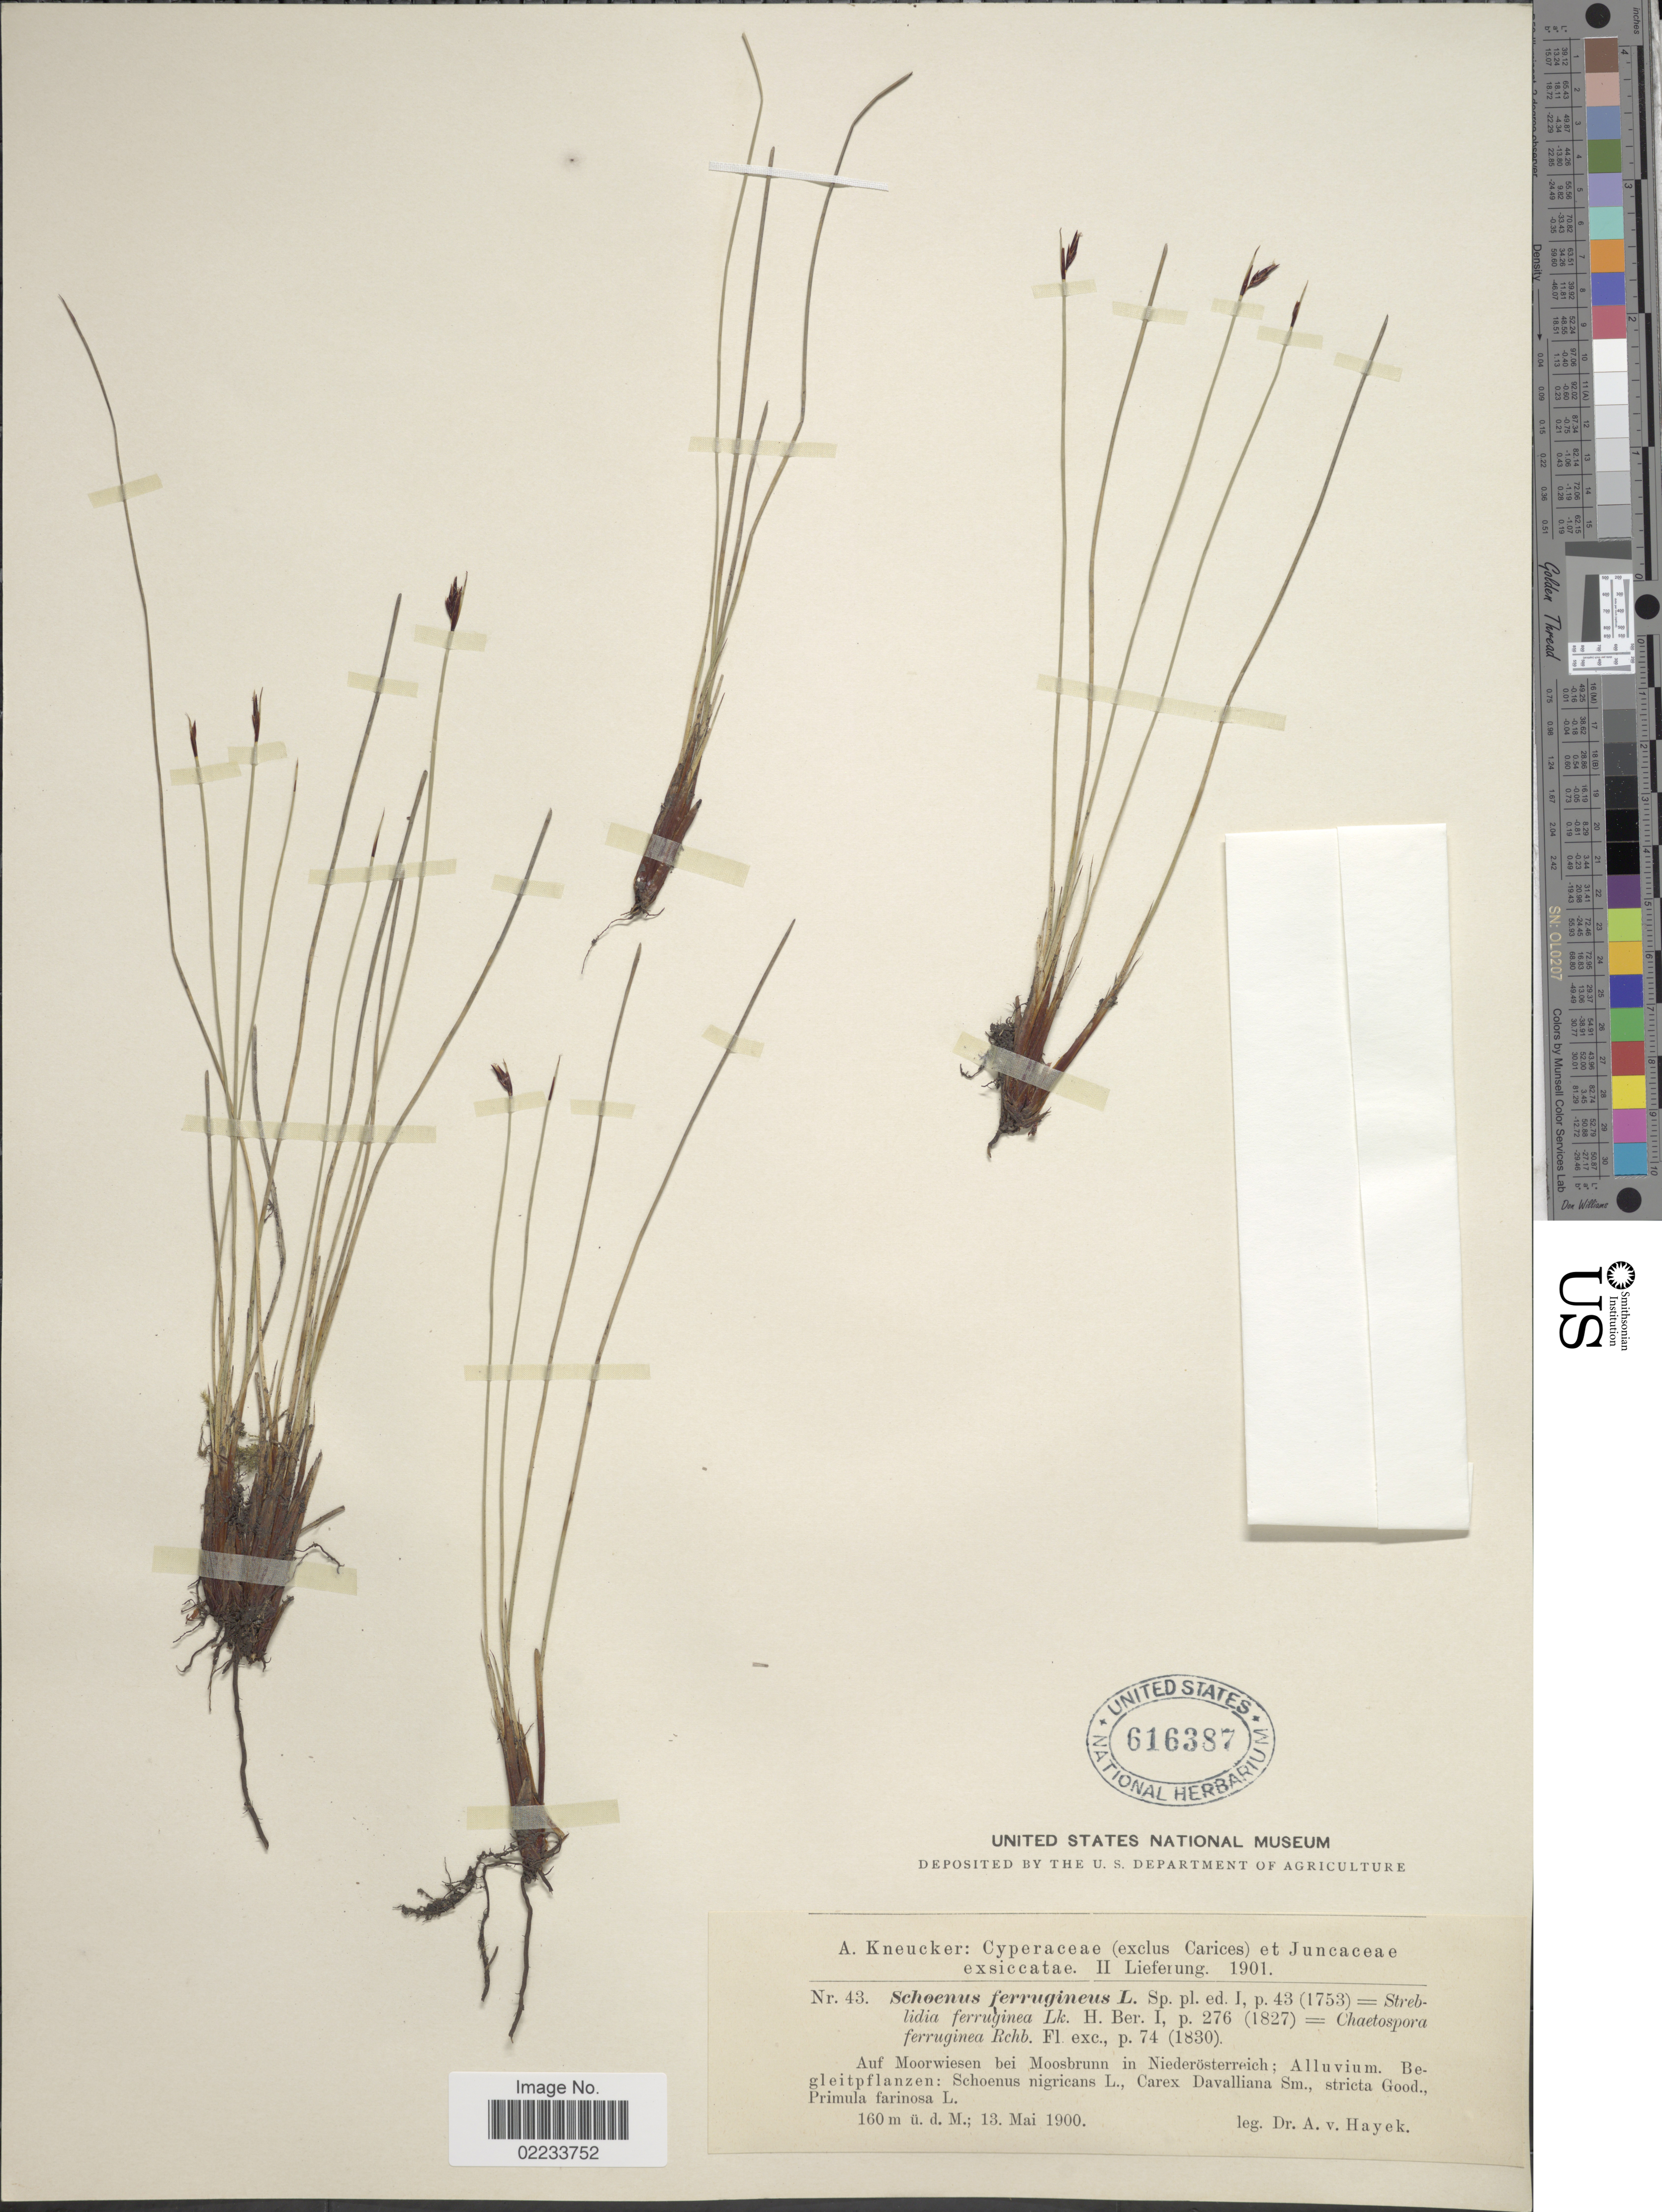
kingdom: Plantae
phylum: Tracheophyta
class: Liliopsida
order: Poales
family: Cyperaceae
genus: Schoenus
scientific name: Schoenus ferrugineus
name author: L.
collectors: A. A. von Hayek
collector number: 43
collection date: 1900-05-13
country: Austria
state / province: Niederosterreich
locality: Auf Moorwiesen bei Moosbrunn in Niederösterreich; Alluvium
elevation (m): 160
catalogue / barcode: US 616387